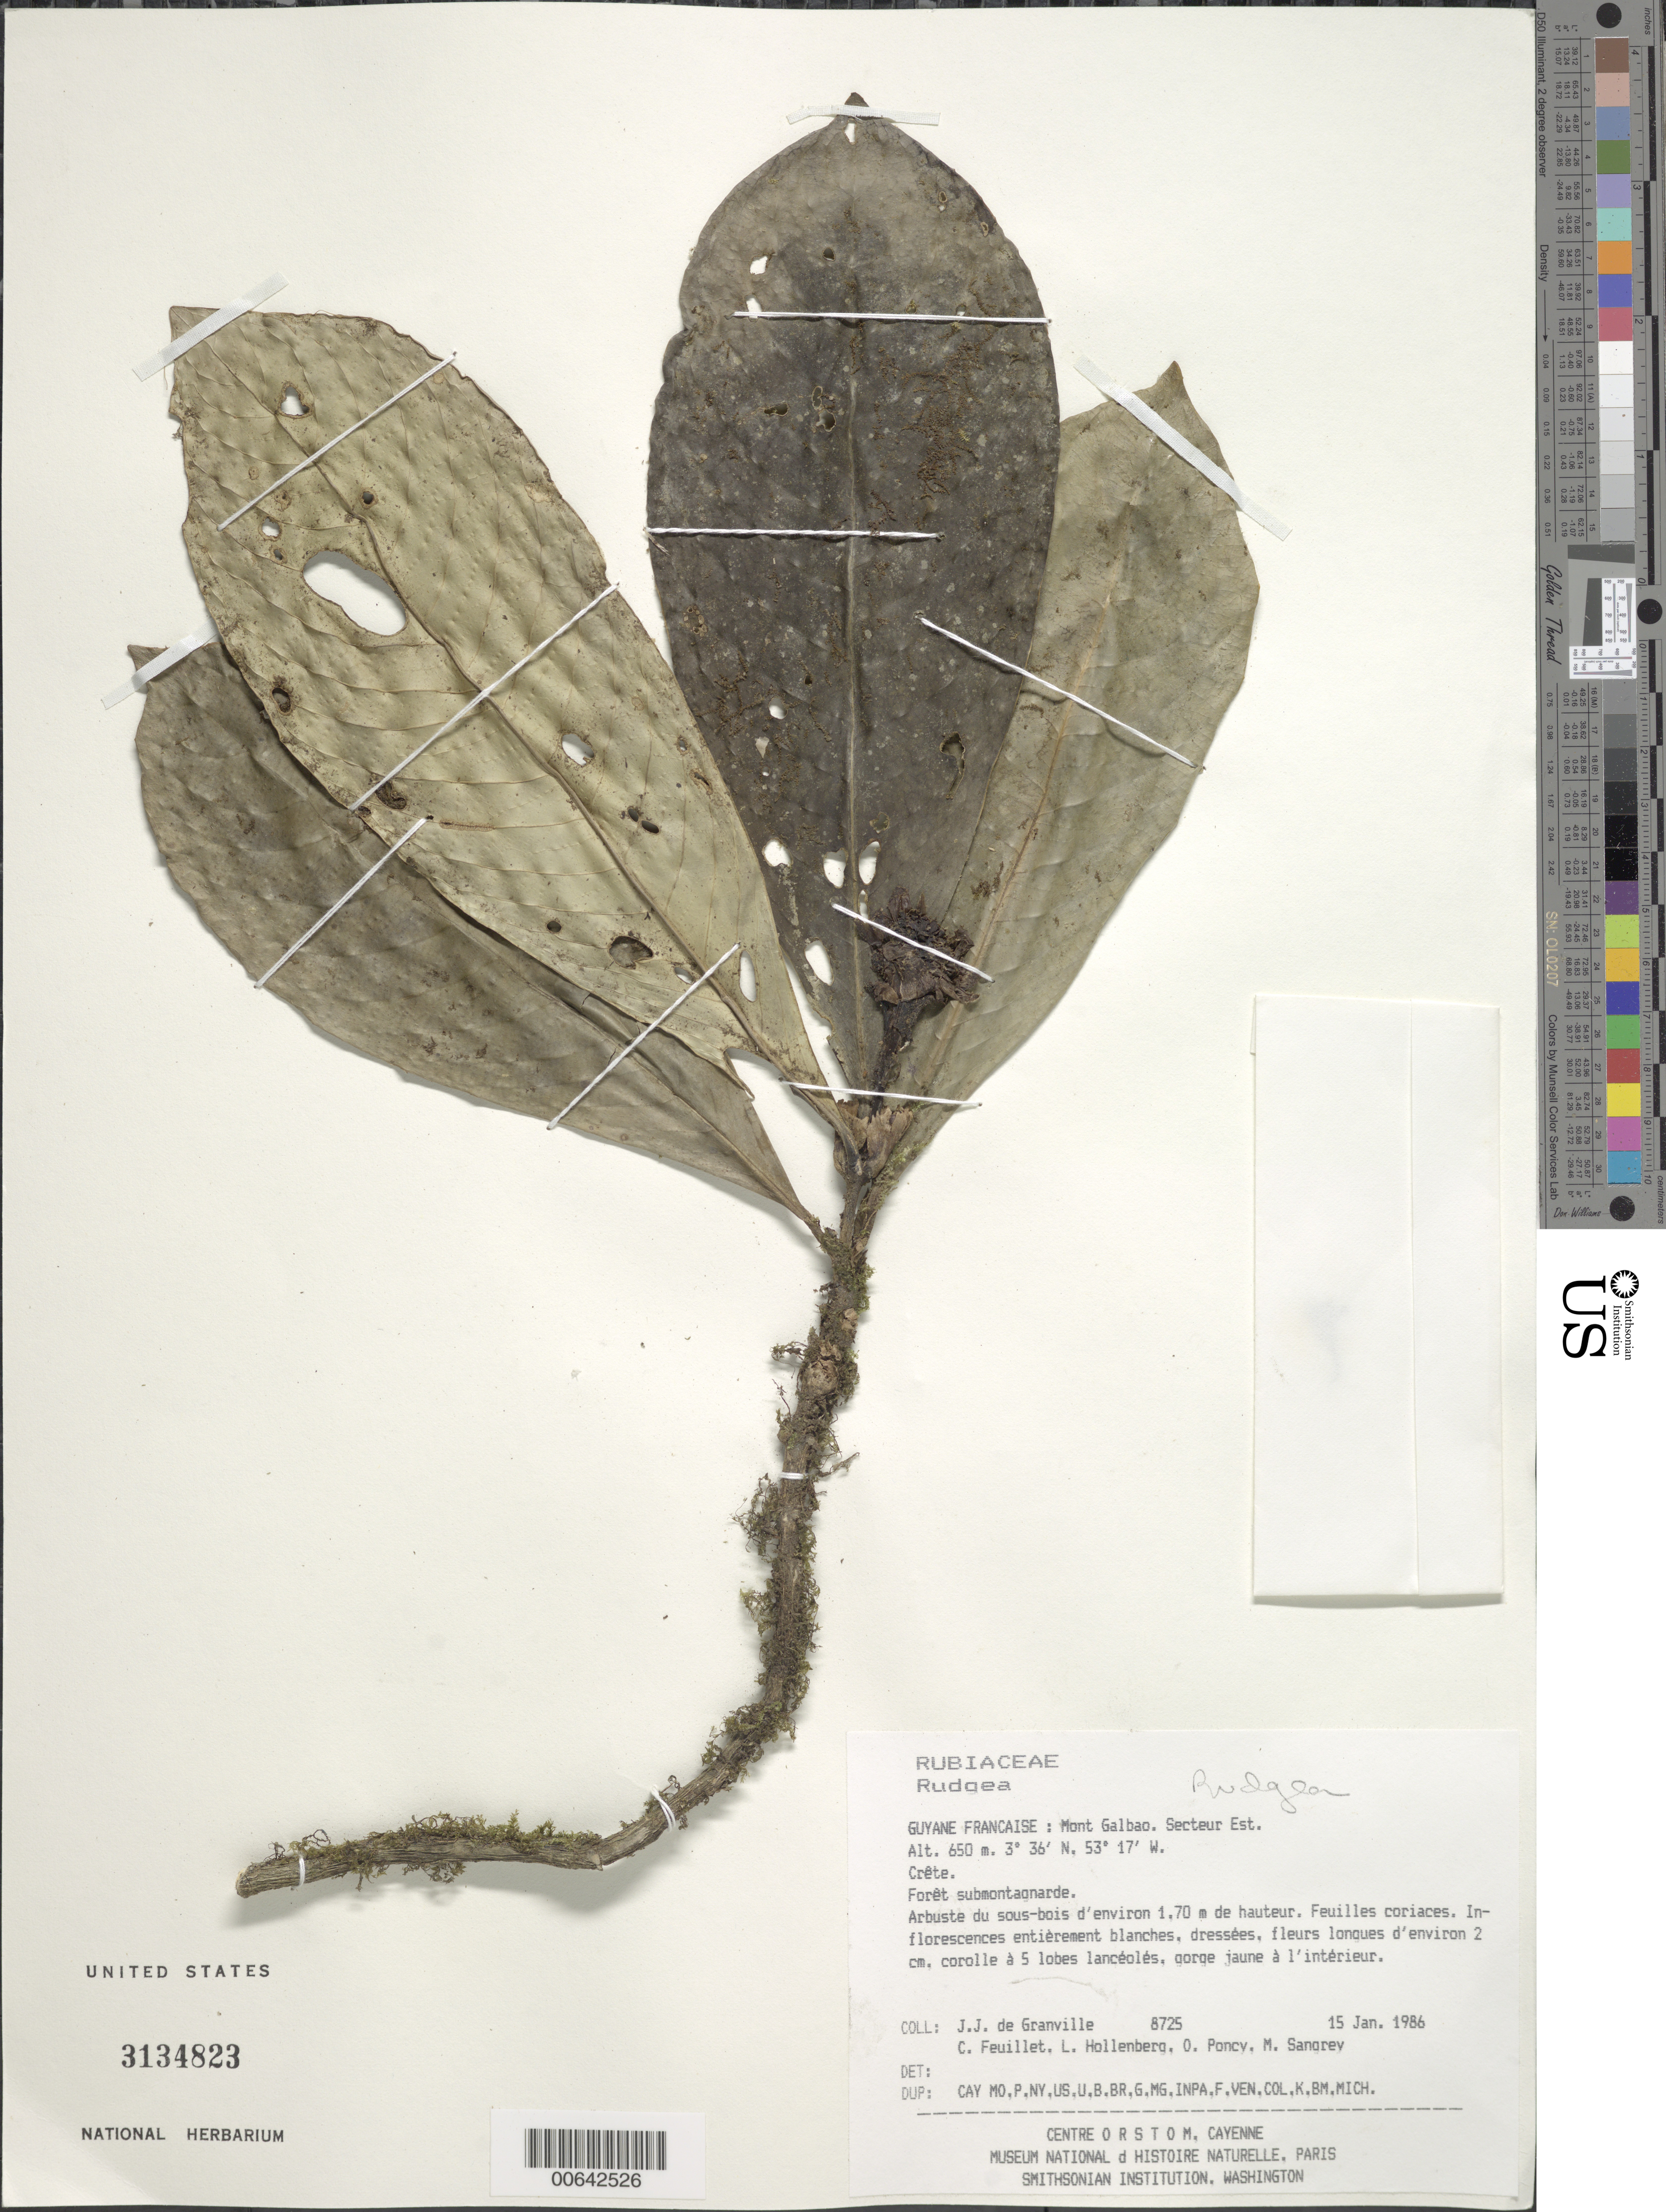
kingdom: Plantae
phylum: Tracheophyta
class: Magnoliopsida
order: Gentianales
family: Rubiaceae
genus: Rudgea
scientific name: Rudgea sp.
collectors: J.-J. de Granville, C. Feuillet, L. Hollenberg, O. Poncy & M. S. Sangrey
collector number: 8725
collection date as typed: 15-Jan-86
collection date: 1986-01-15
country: French Guiana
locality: Mont Galbao. Secteur Est. Crête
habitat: Forêt submontagnarde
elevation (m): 650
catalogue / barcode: US 3134823